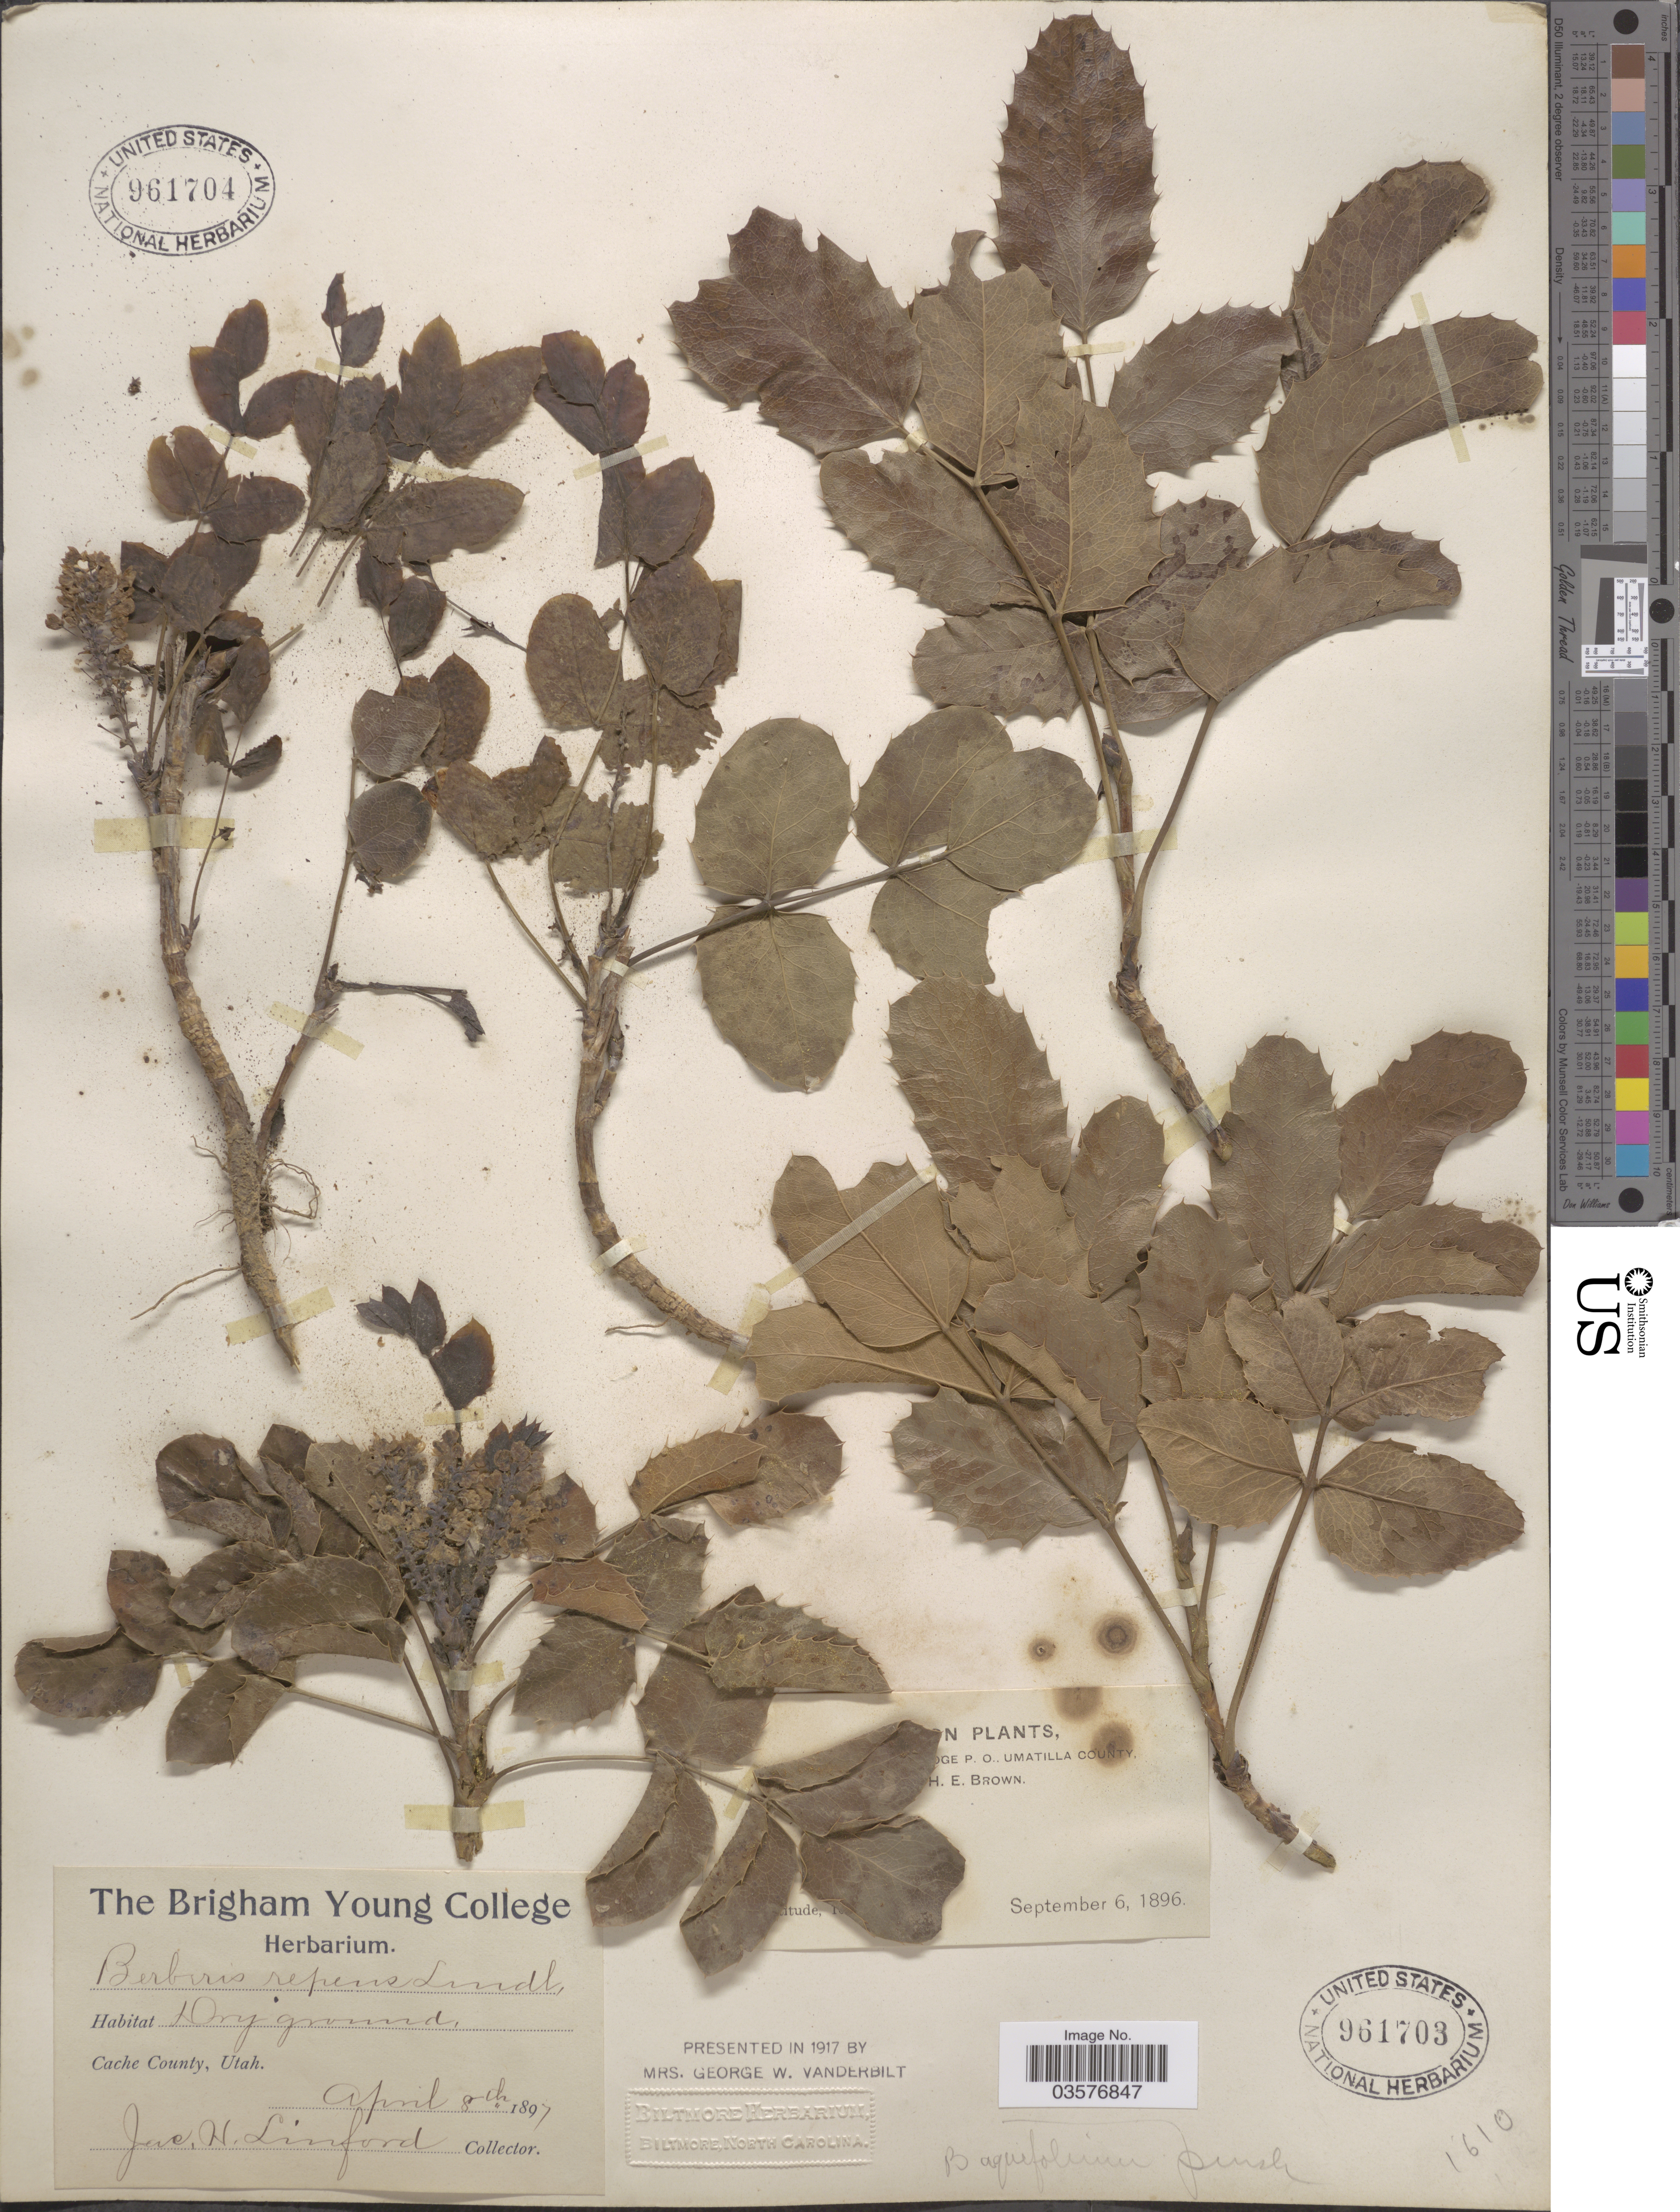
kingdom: Plantae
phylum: Tracheophyta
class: Magnoliopsida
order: Ranunculales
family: Berberidaceae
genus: Mahonia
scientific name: Mahonia repens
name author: (Lindl.) G. Don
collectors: J. Linford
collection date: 1897-04-08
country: United States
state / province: Utah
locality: Cache County.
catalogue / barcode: US 961704